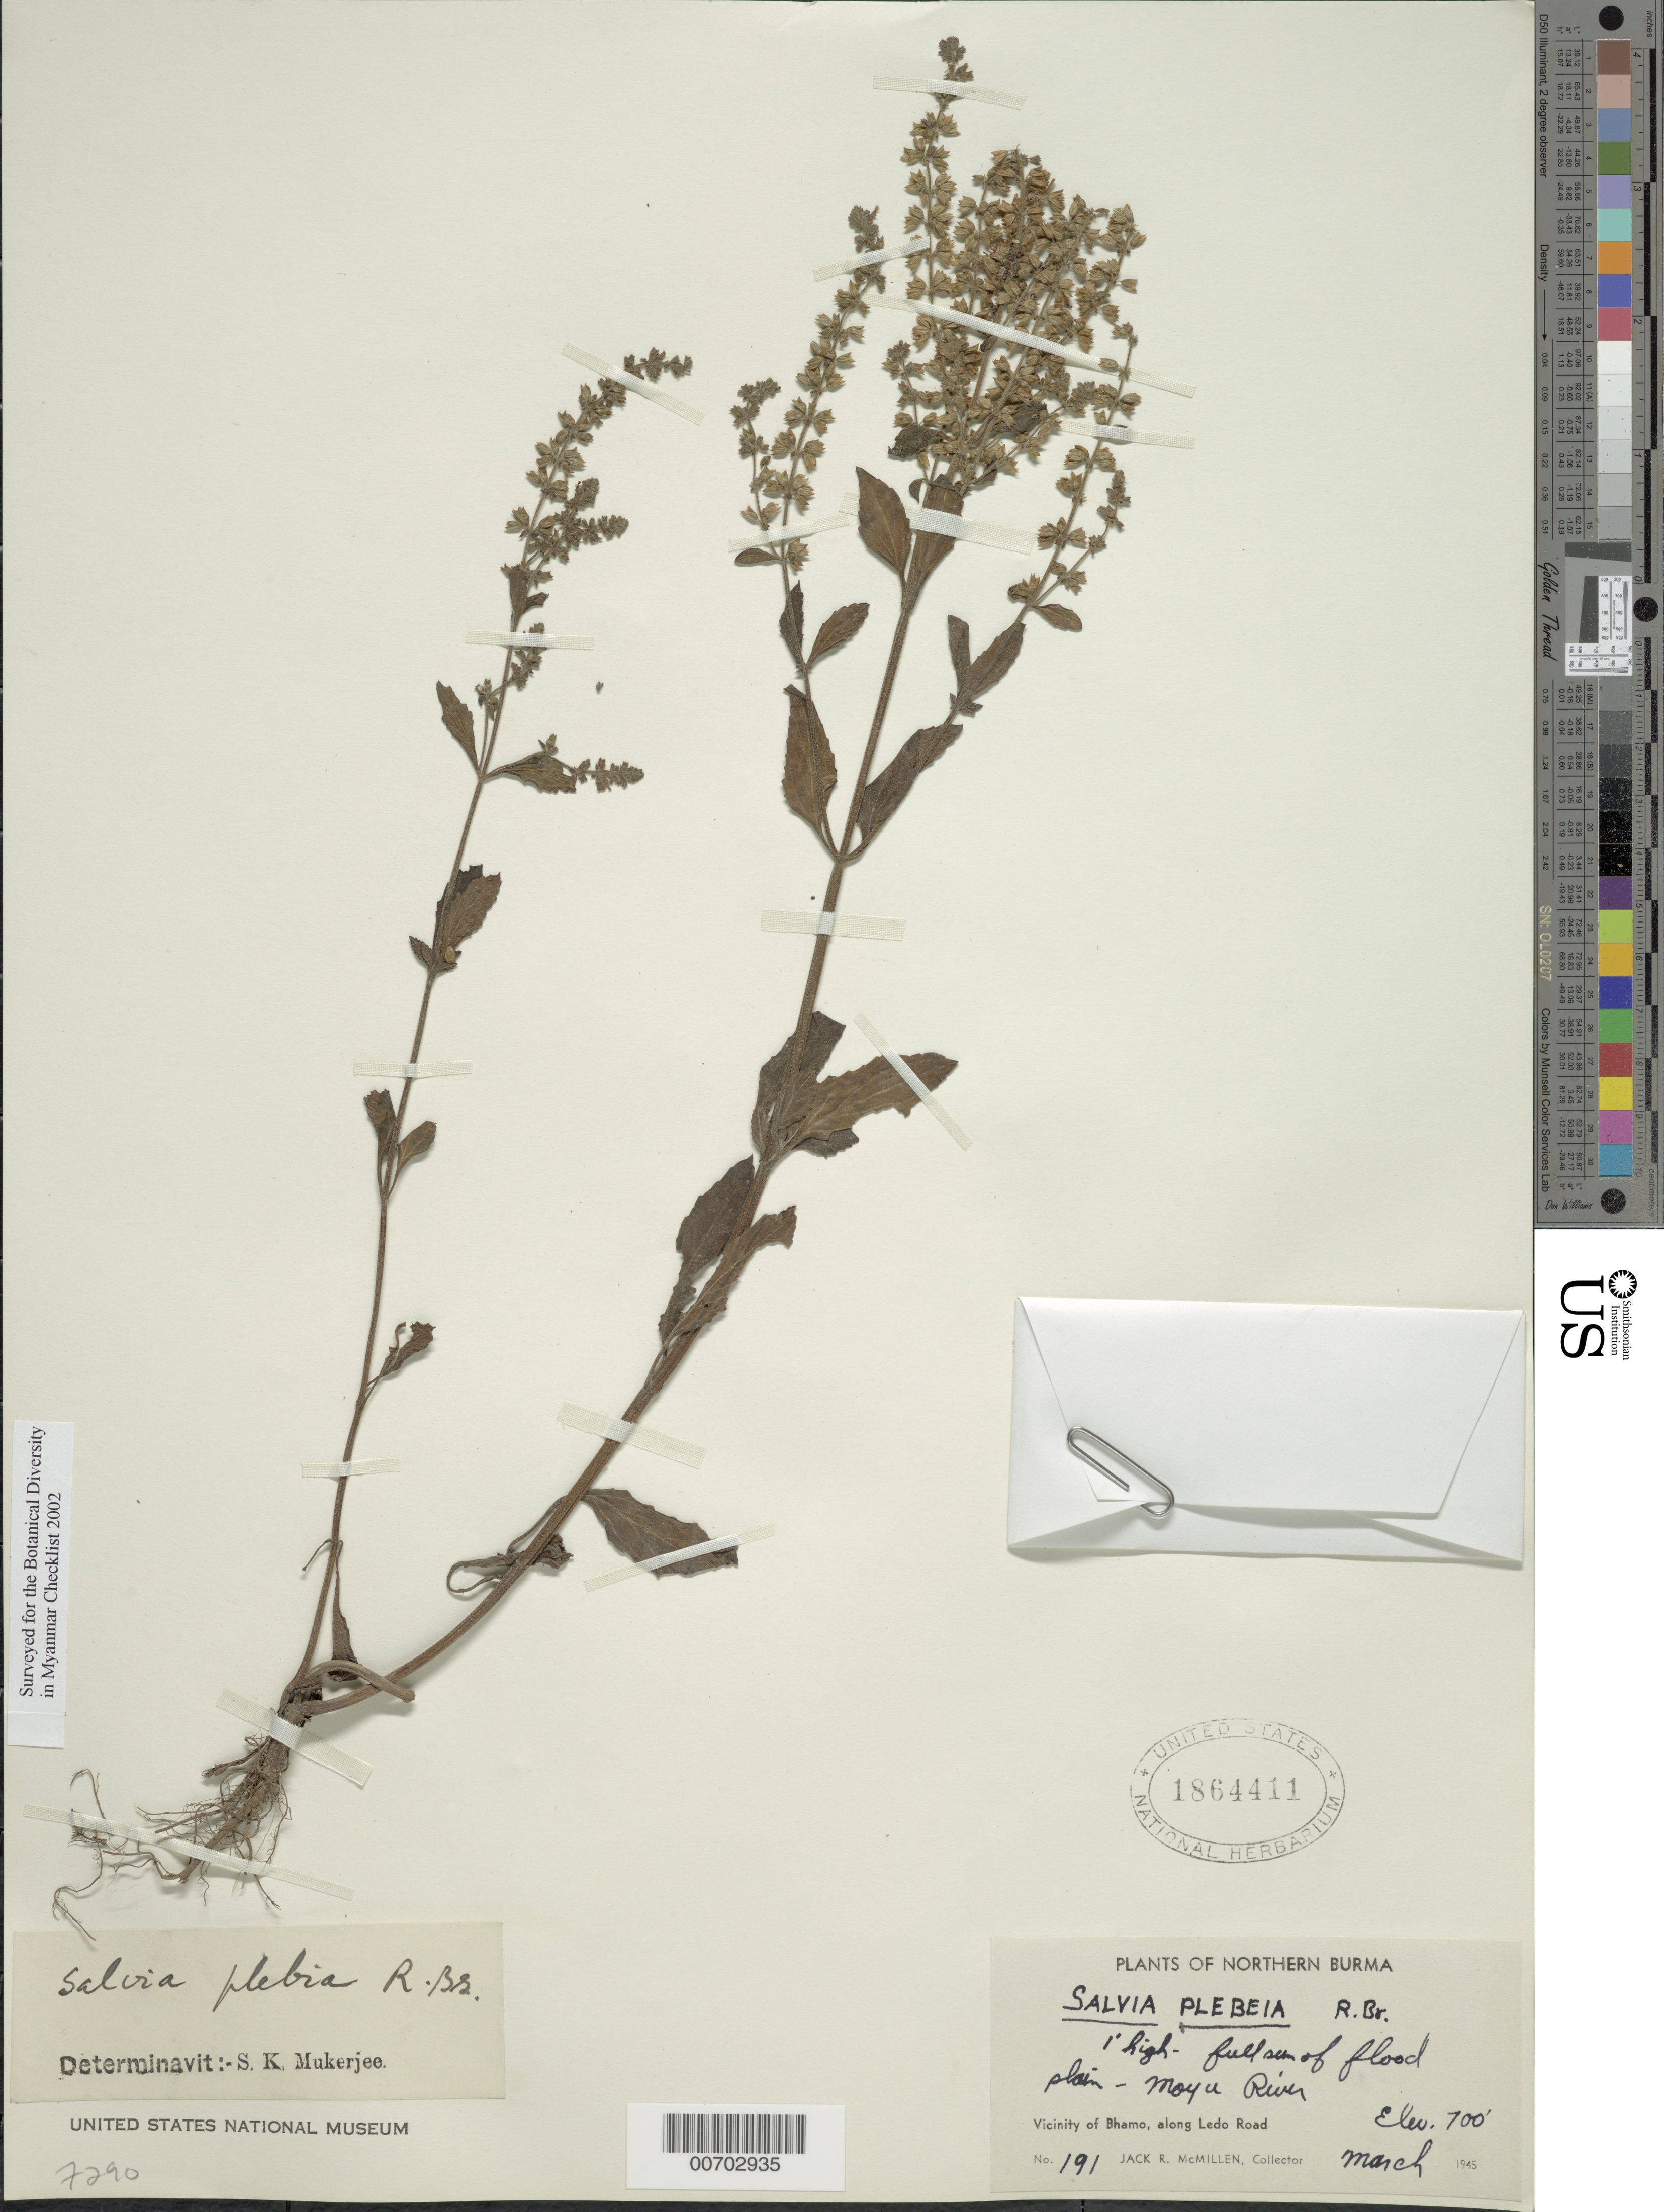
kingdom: Plantae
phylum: Tracheophyta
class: Magnoliopsida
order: Lamiales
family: Lamiaceae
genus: Salvia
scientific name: Salvia plebeia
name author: R. Br.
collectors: J. McMillen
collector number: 191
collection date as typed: Mar 1945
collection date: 1945-03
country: Myanmar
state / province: Kachin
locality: Bhamo, along Ledo Road, Moyu R.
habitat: Full sun of flood plain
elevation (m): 213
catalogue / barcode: US 1864411